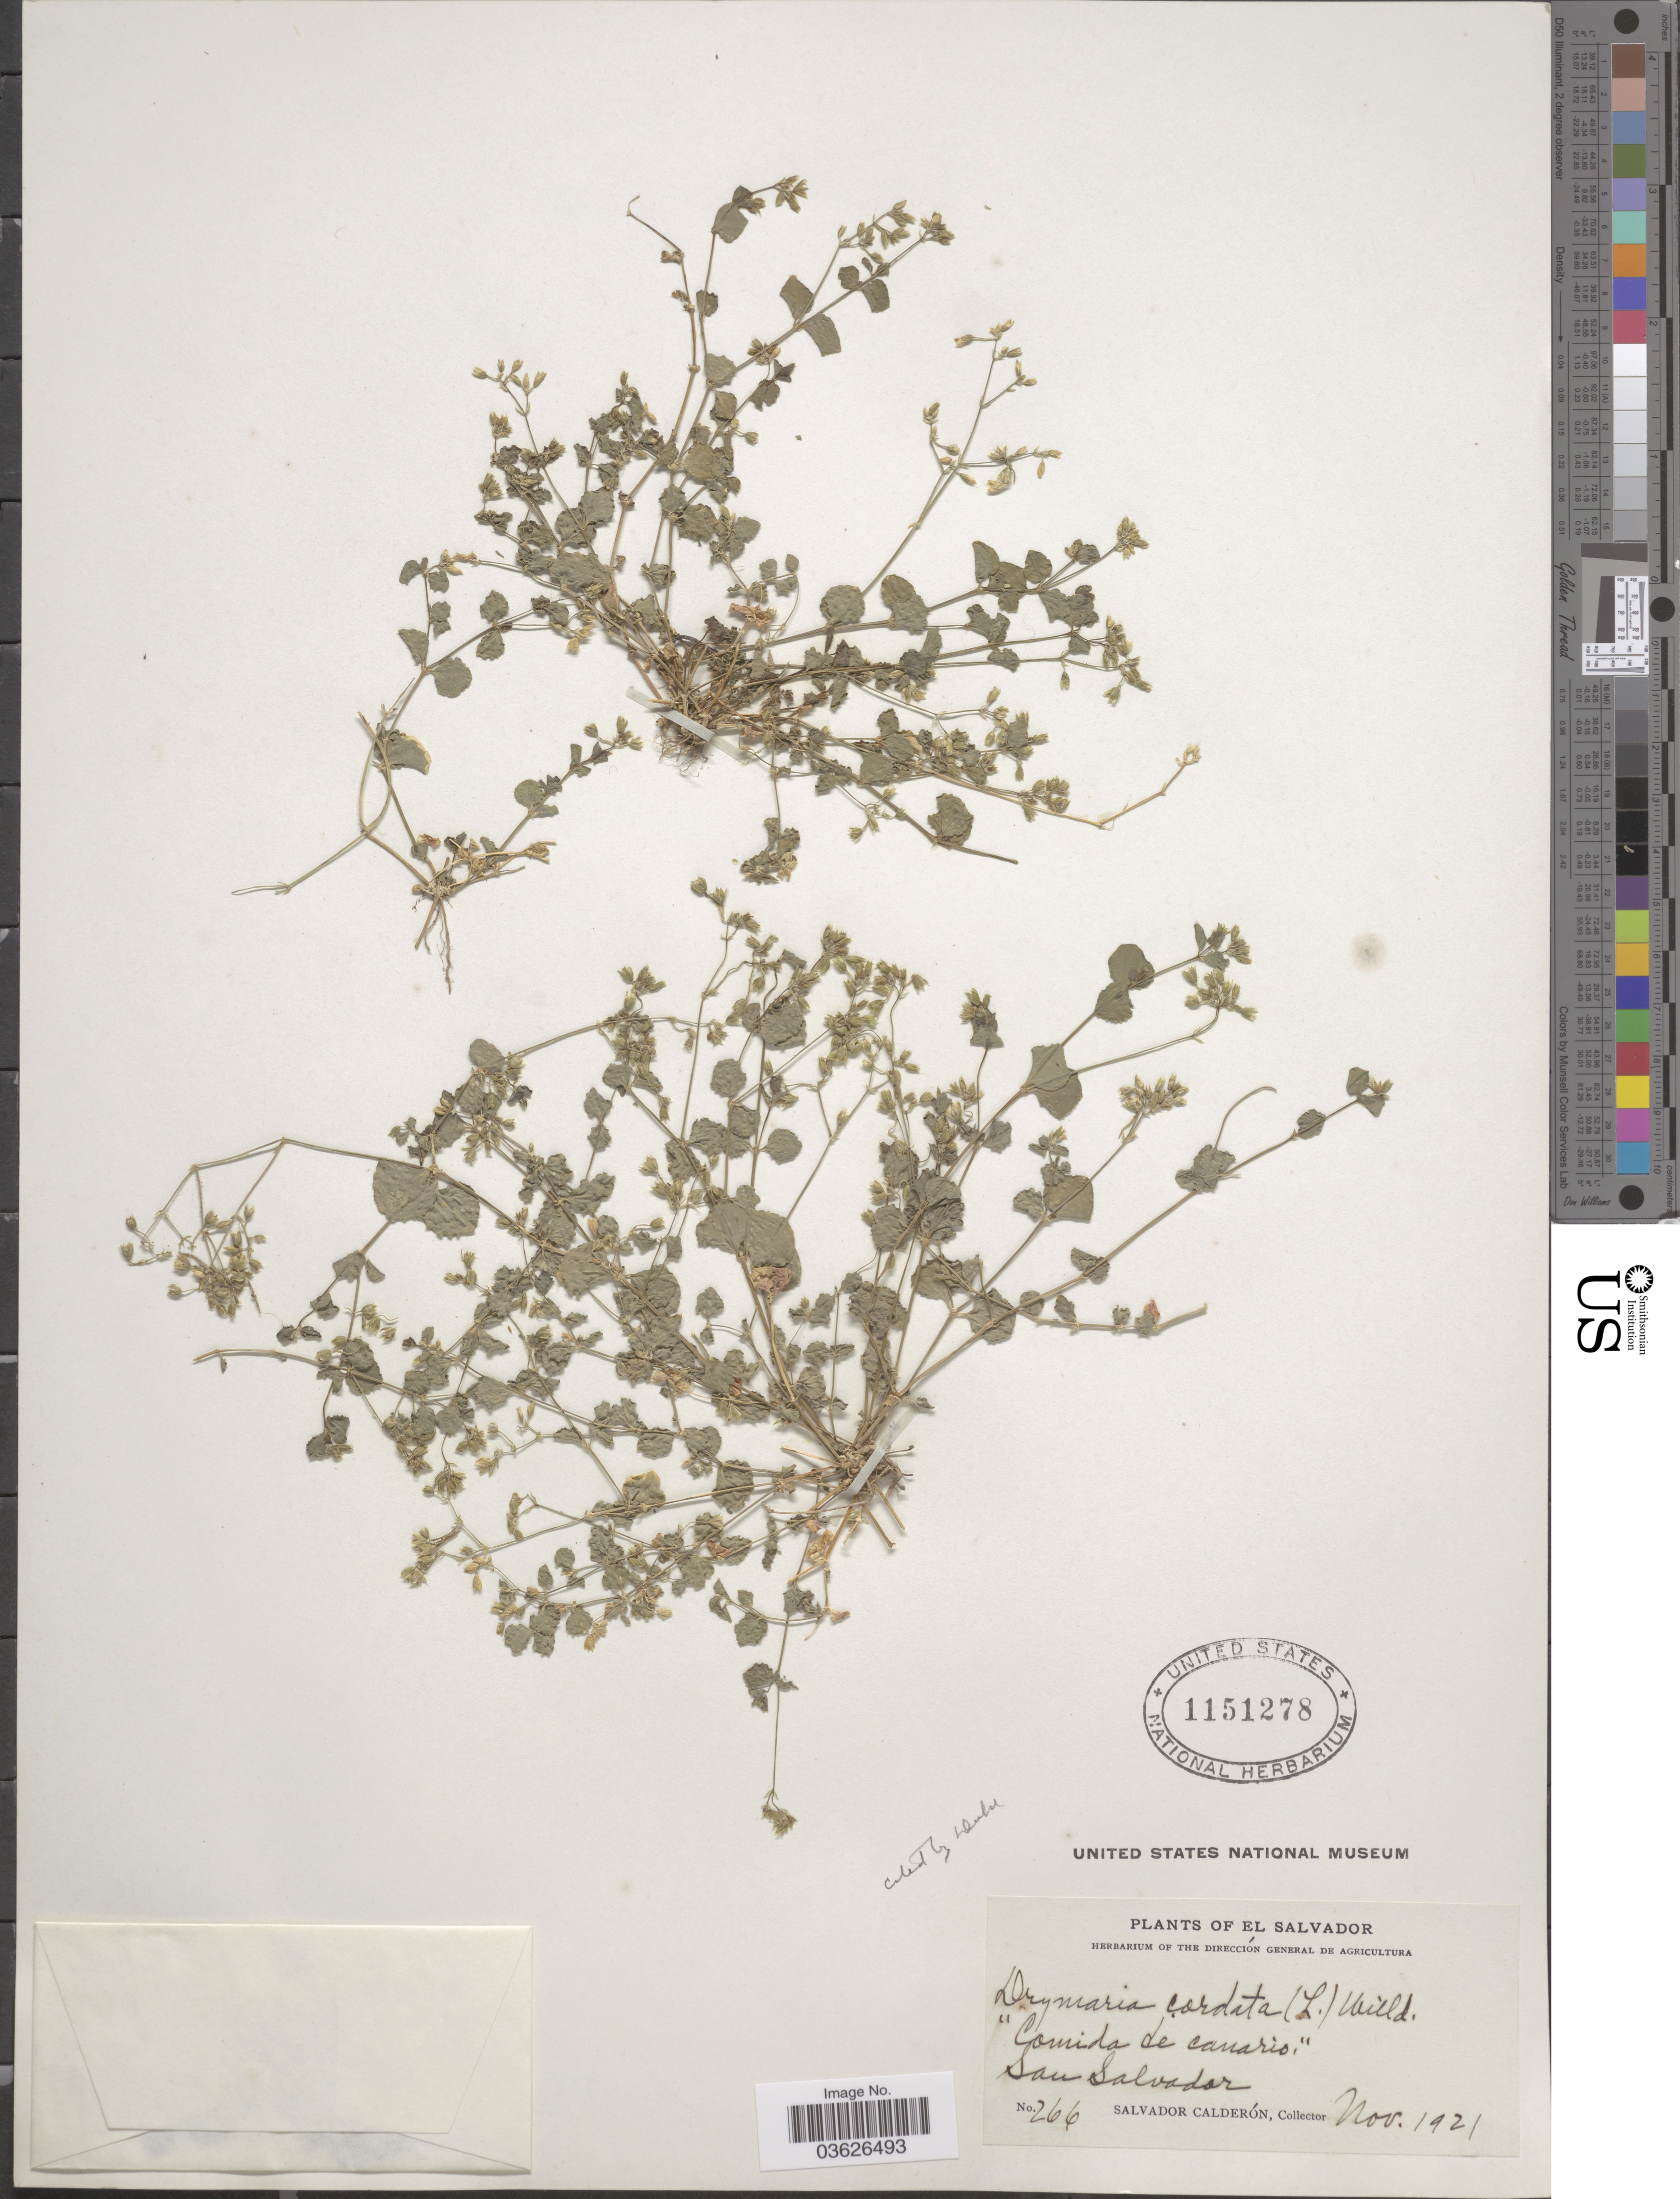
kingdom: Plantae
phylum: Tracheophyta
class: Magnoliopsida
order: Caryophyllales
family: Caryophyllaceae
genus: Drymaria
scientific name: Drymaria cordata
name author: (L.) Willd. ex Schult.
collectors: S. Calderón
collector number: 266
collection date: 1921-11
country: El Salvador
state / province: San Salvador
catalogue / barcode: US 1151278